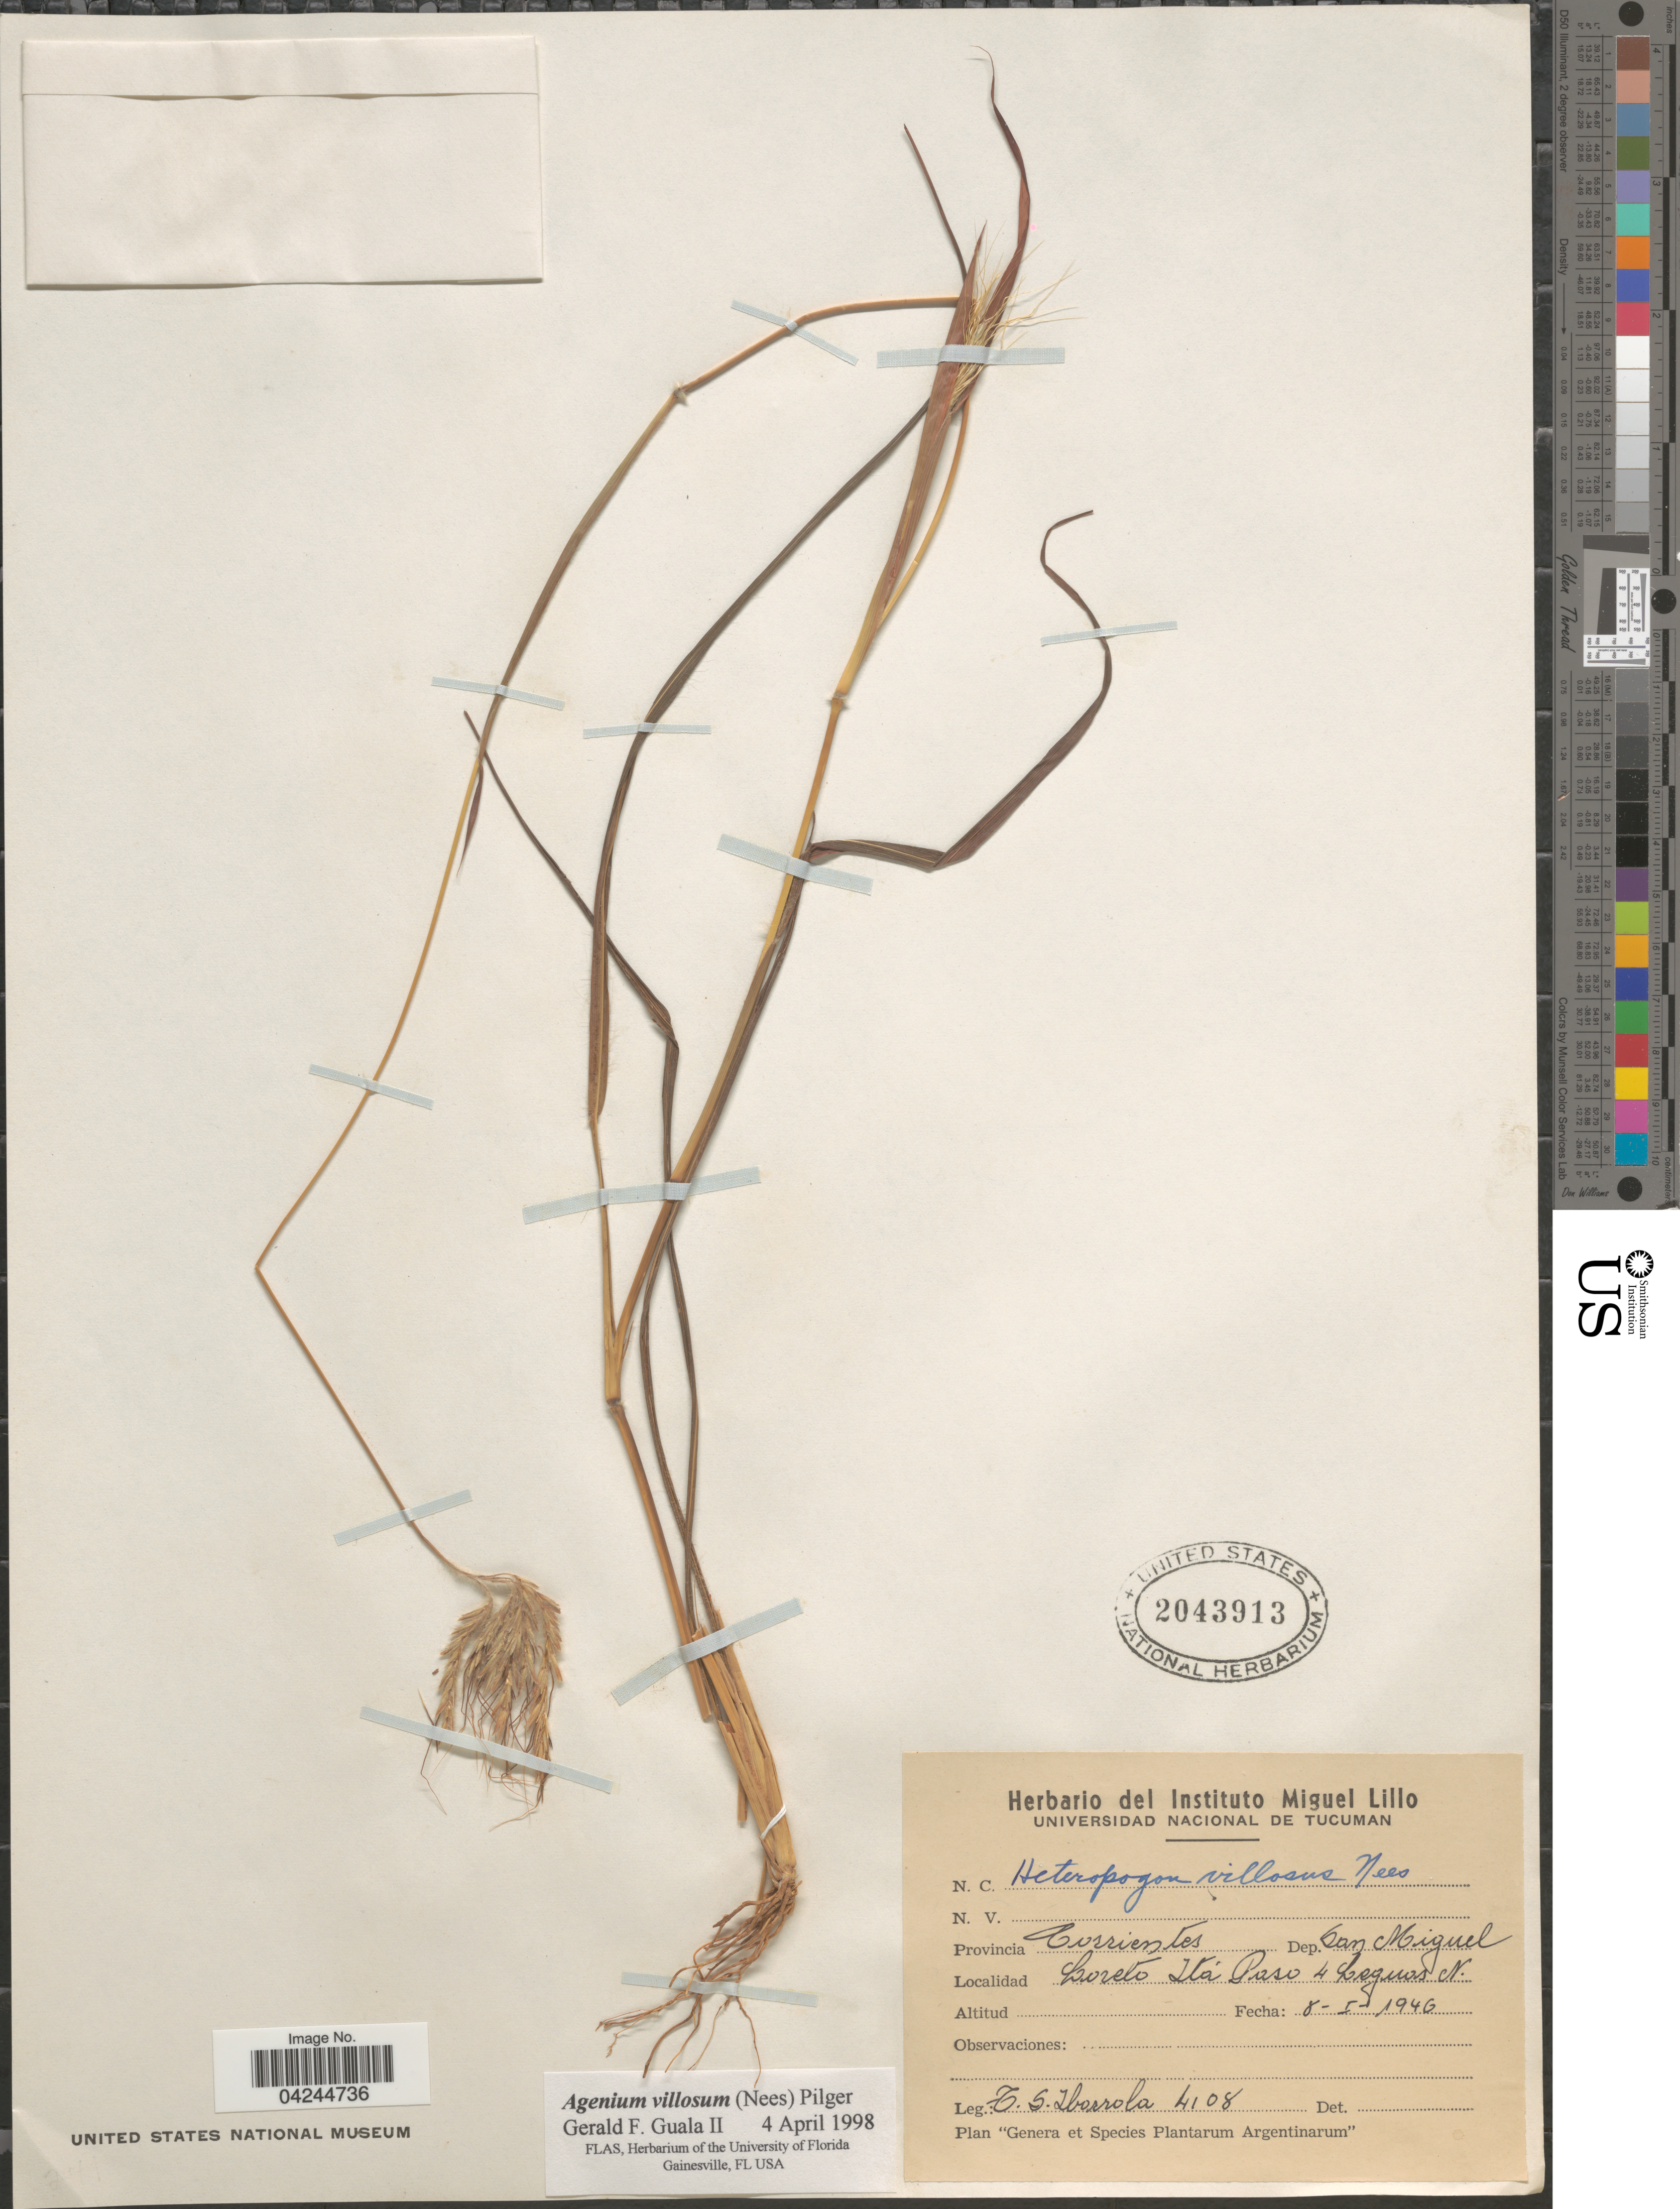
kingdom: Plantae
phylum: Tracheophyta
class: Liliopsida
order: Poales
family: Poaceae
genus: Agenium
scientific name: Agenium villosum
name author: (Nees) Pilg.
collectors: T. Ibarrola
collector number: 4108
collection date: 1946-01-08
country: Argentina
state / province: Corrientes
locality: Dep. San Miguel. Loreto Itá Paso 4 Leguas N.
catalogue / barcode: US 2043913